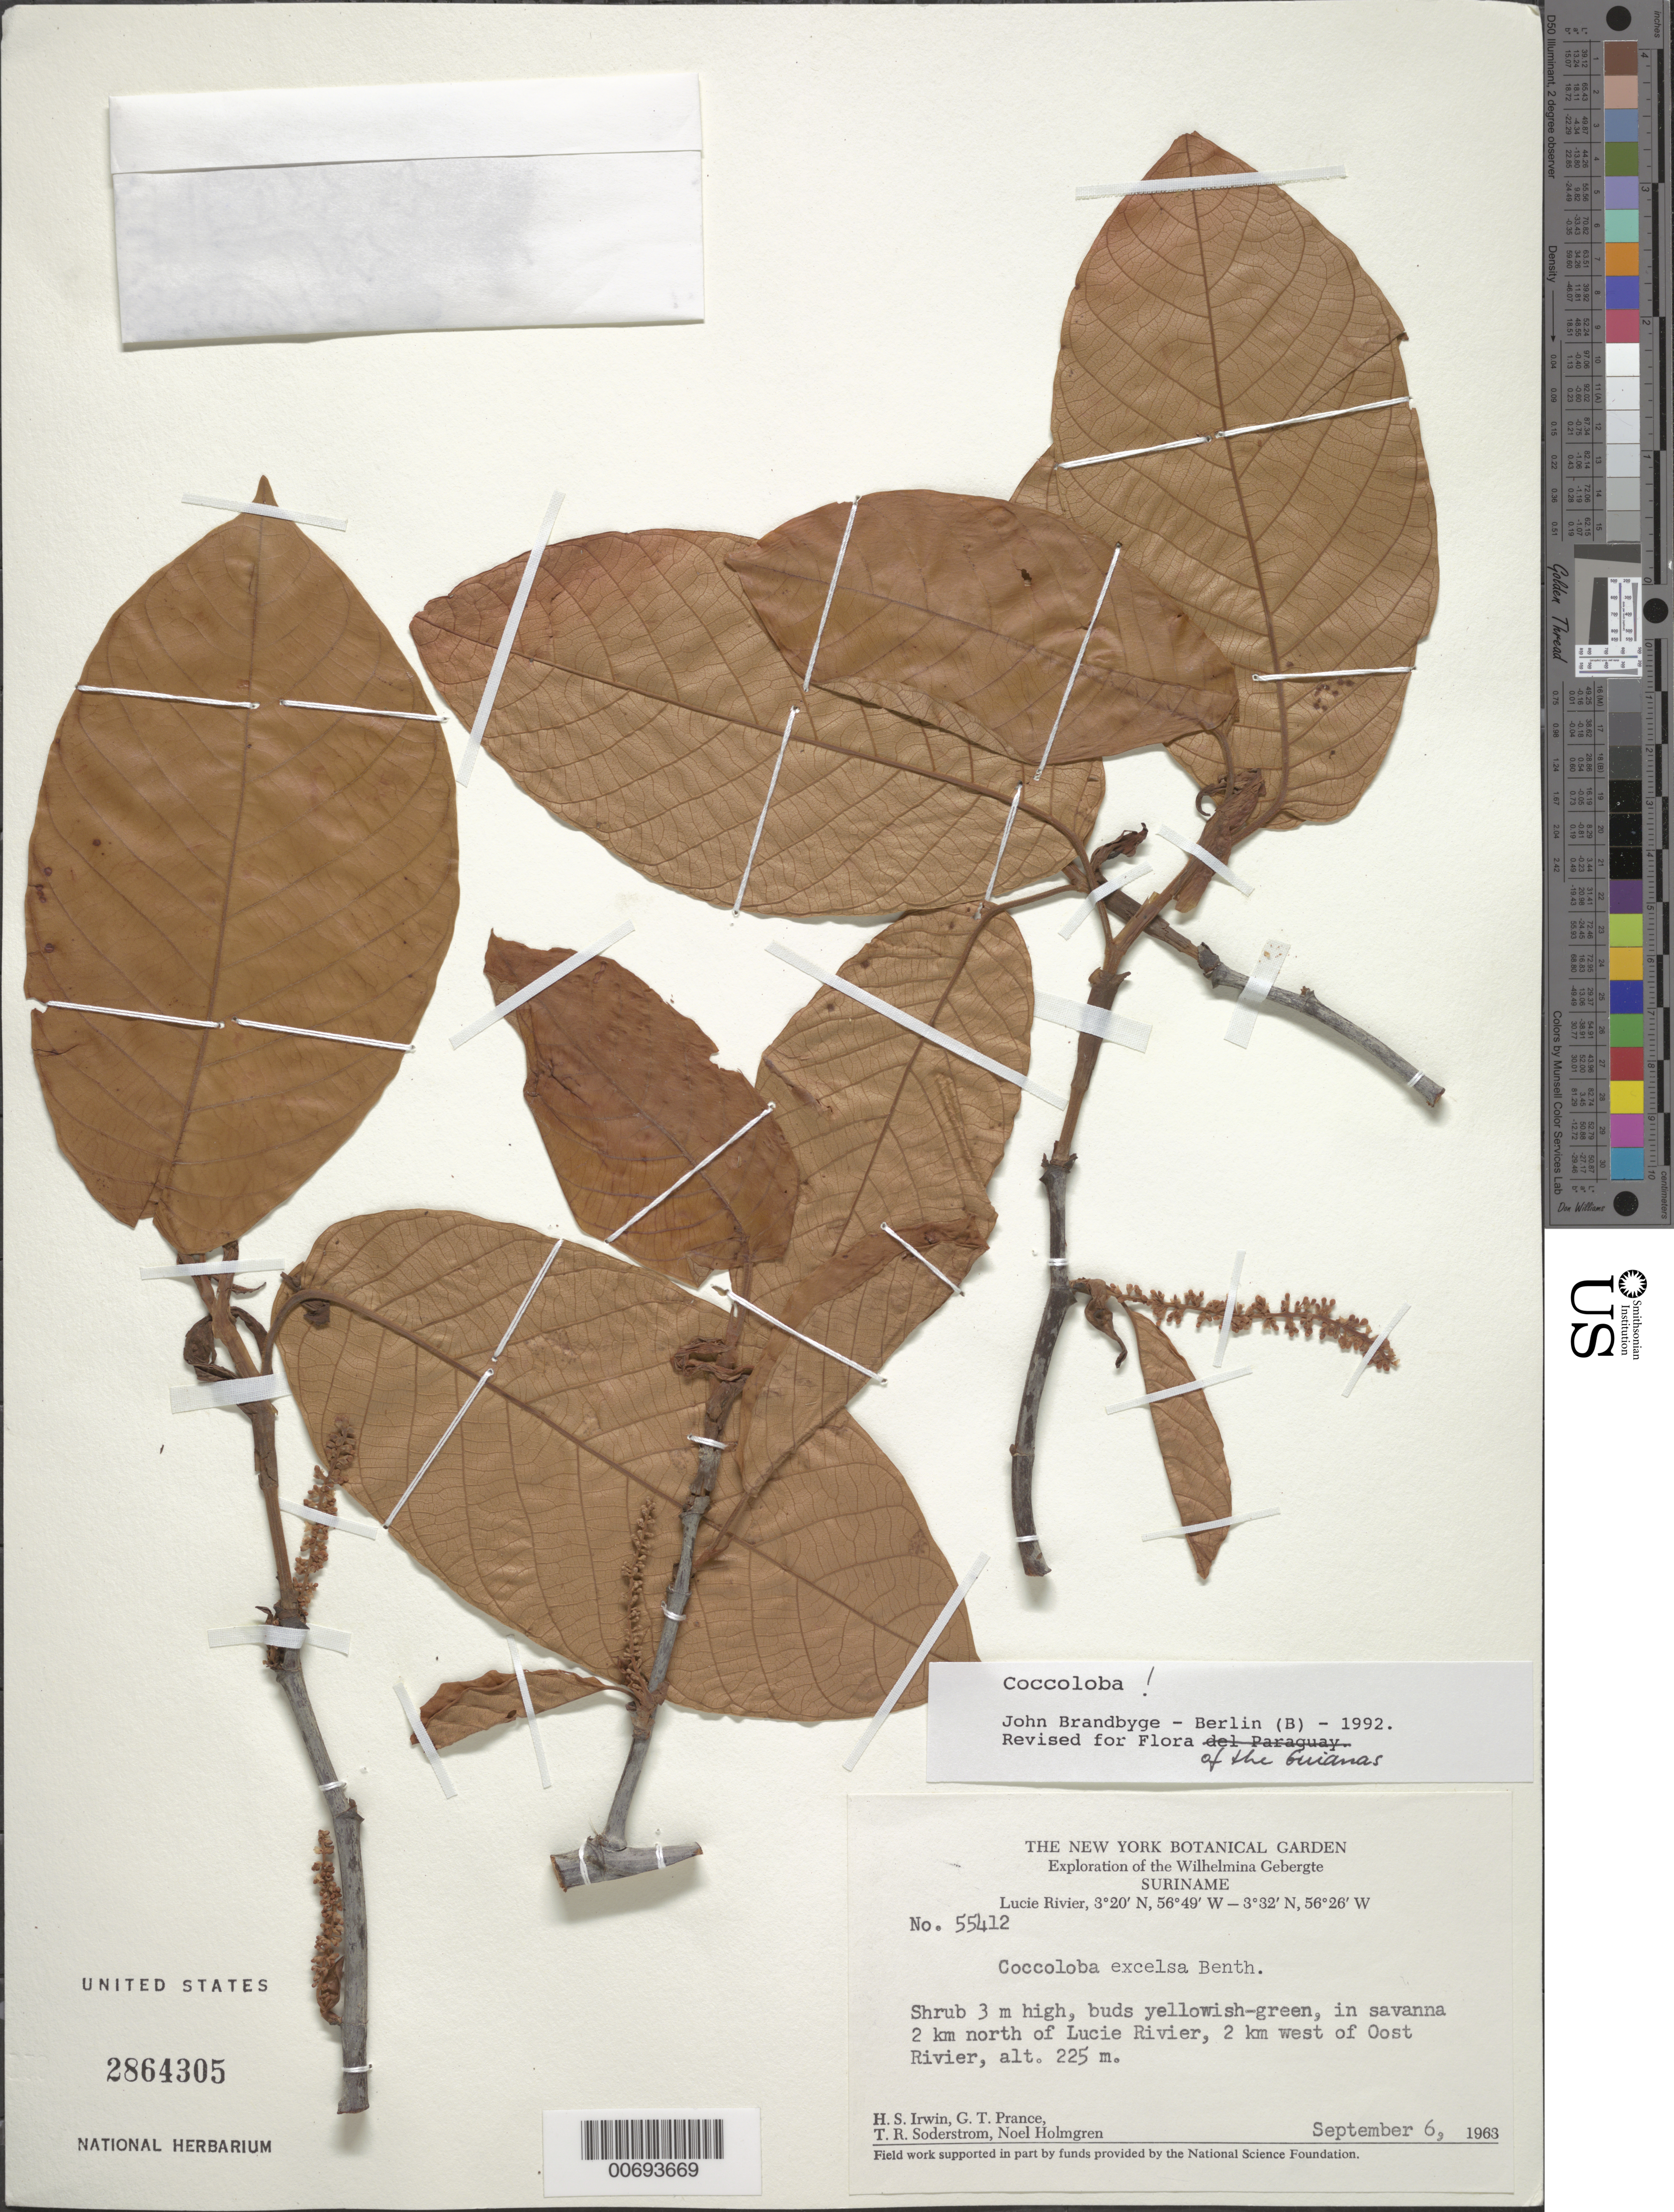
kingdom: Plantae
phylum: Tracheophyta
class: Magnoliopsida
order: Caryophyllales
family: Polygonaceae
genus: Coccoloba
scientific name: Coccoloba excelsa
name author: Benth.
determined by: Brandbyge, J.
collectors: H. Irwin, G. T. Prance, T. R. Soderstrom & N. H. Holmgren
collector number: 55412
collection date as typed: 6-Sep-63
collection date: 1963-09-06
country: Suriname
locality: Lucie R., 2 km W of Oost R.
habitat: Savanna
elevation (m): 225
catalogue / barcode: US 2864305